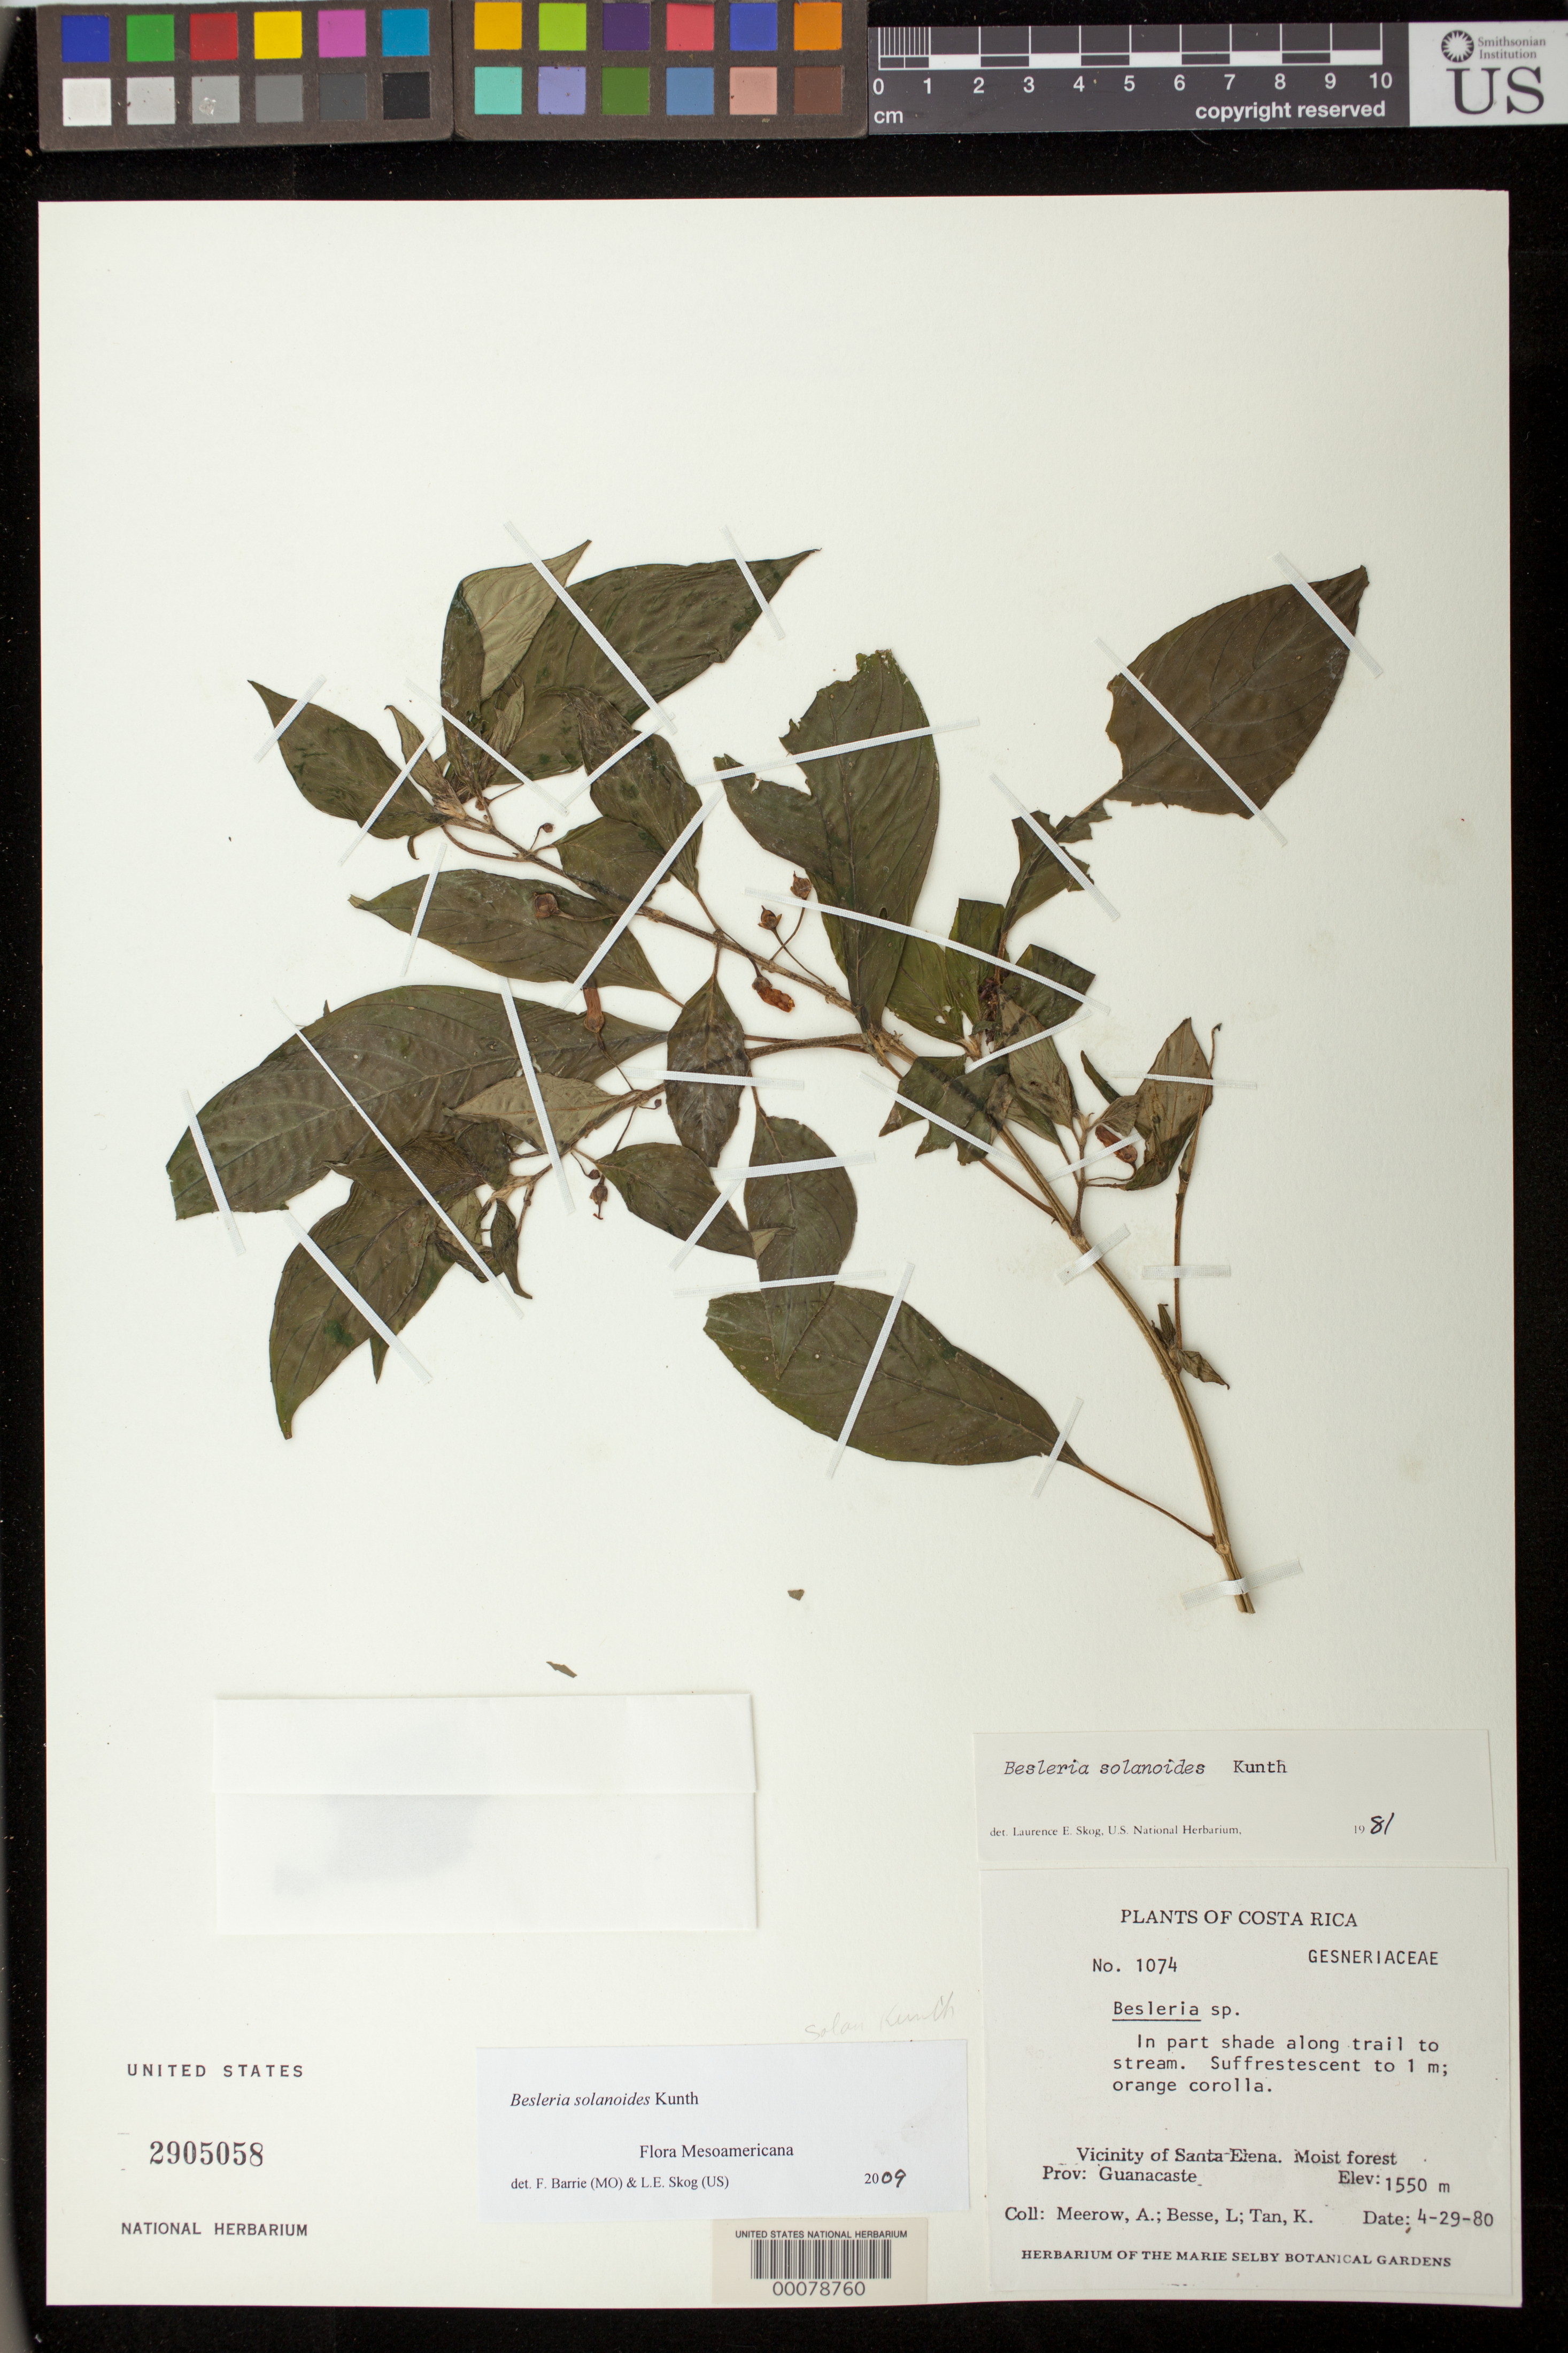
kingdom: Plantae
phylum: Tracheophyta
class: Magnoliopsida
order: Lamiales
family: Gesneriaceae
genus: Besleria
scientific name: Besleria solanoides var. solanoides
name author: Kunth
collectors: A. Meerow & et al.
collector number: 1074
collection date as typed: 29 Apr 1980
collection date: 1980-04-29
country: Costa Rica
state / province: Guanacaste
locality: Vicinity of Santa Elena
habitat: Moist forest; in part shade along trail to stream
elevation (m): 1550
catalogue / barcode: US 2905058